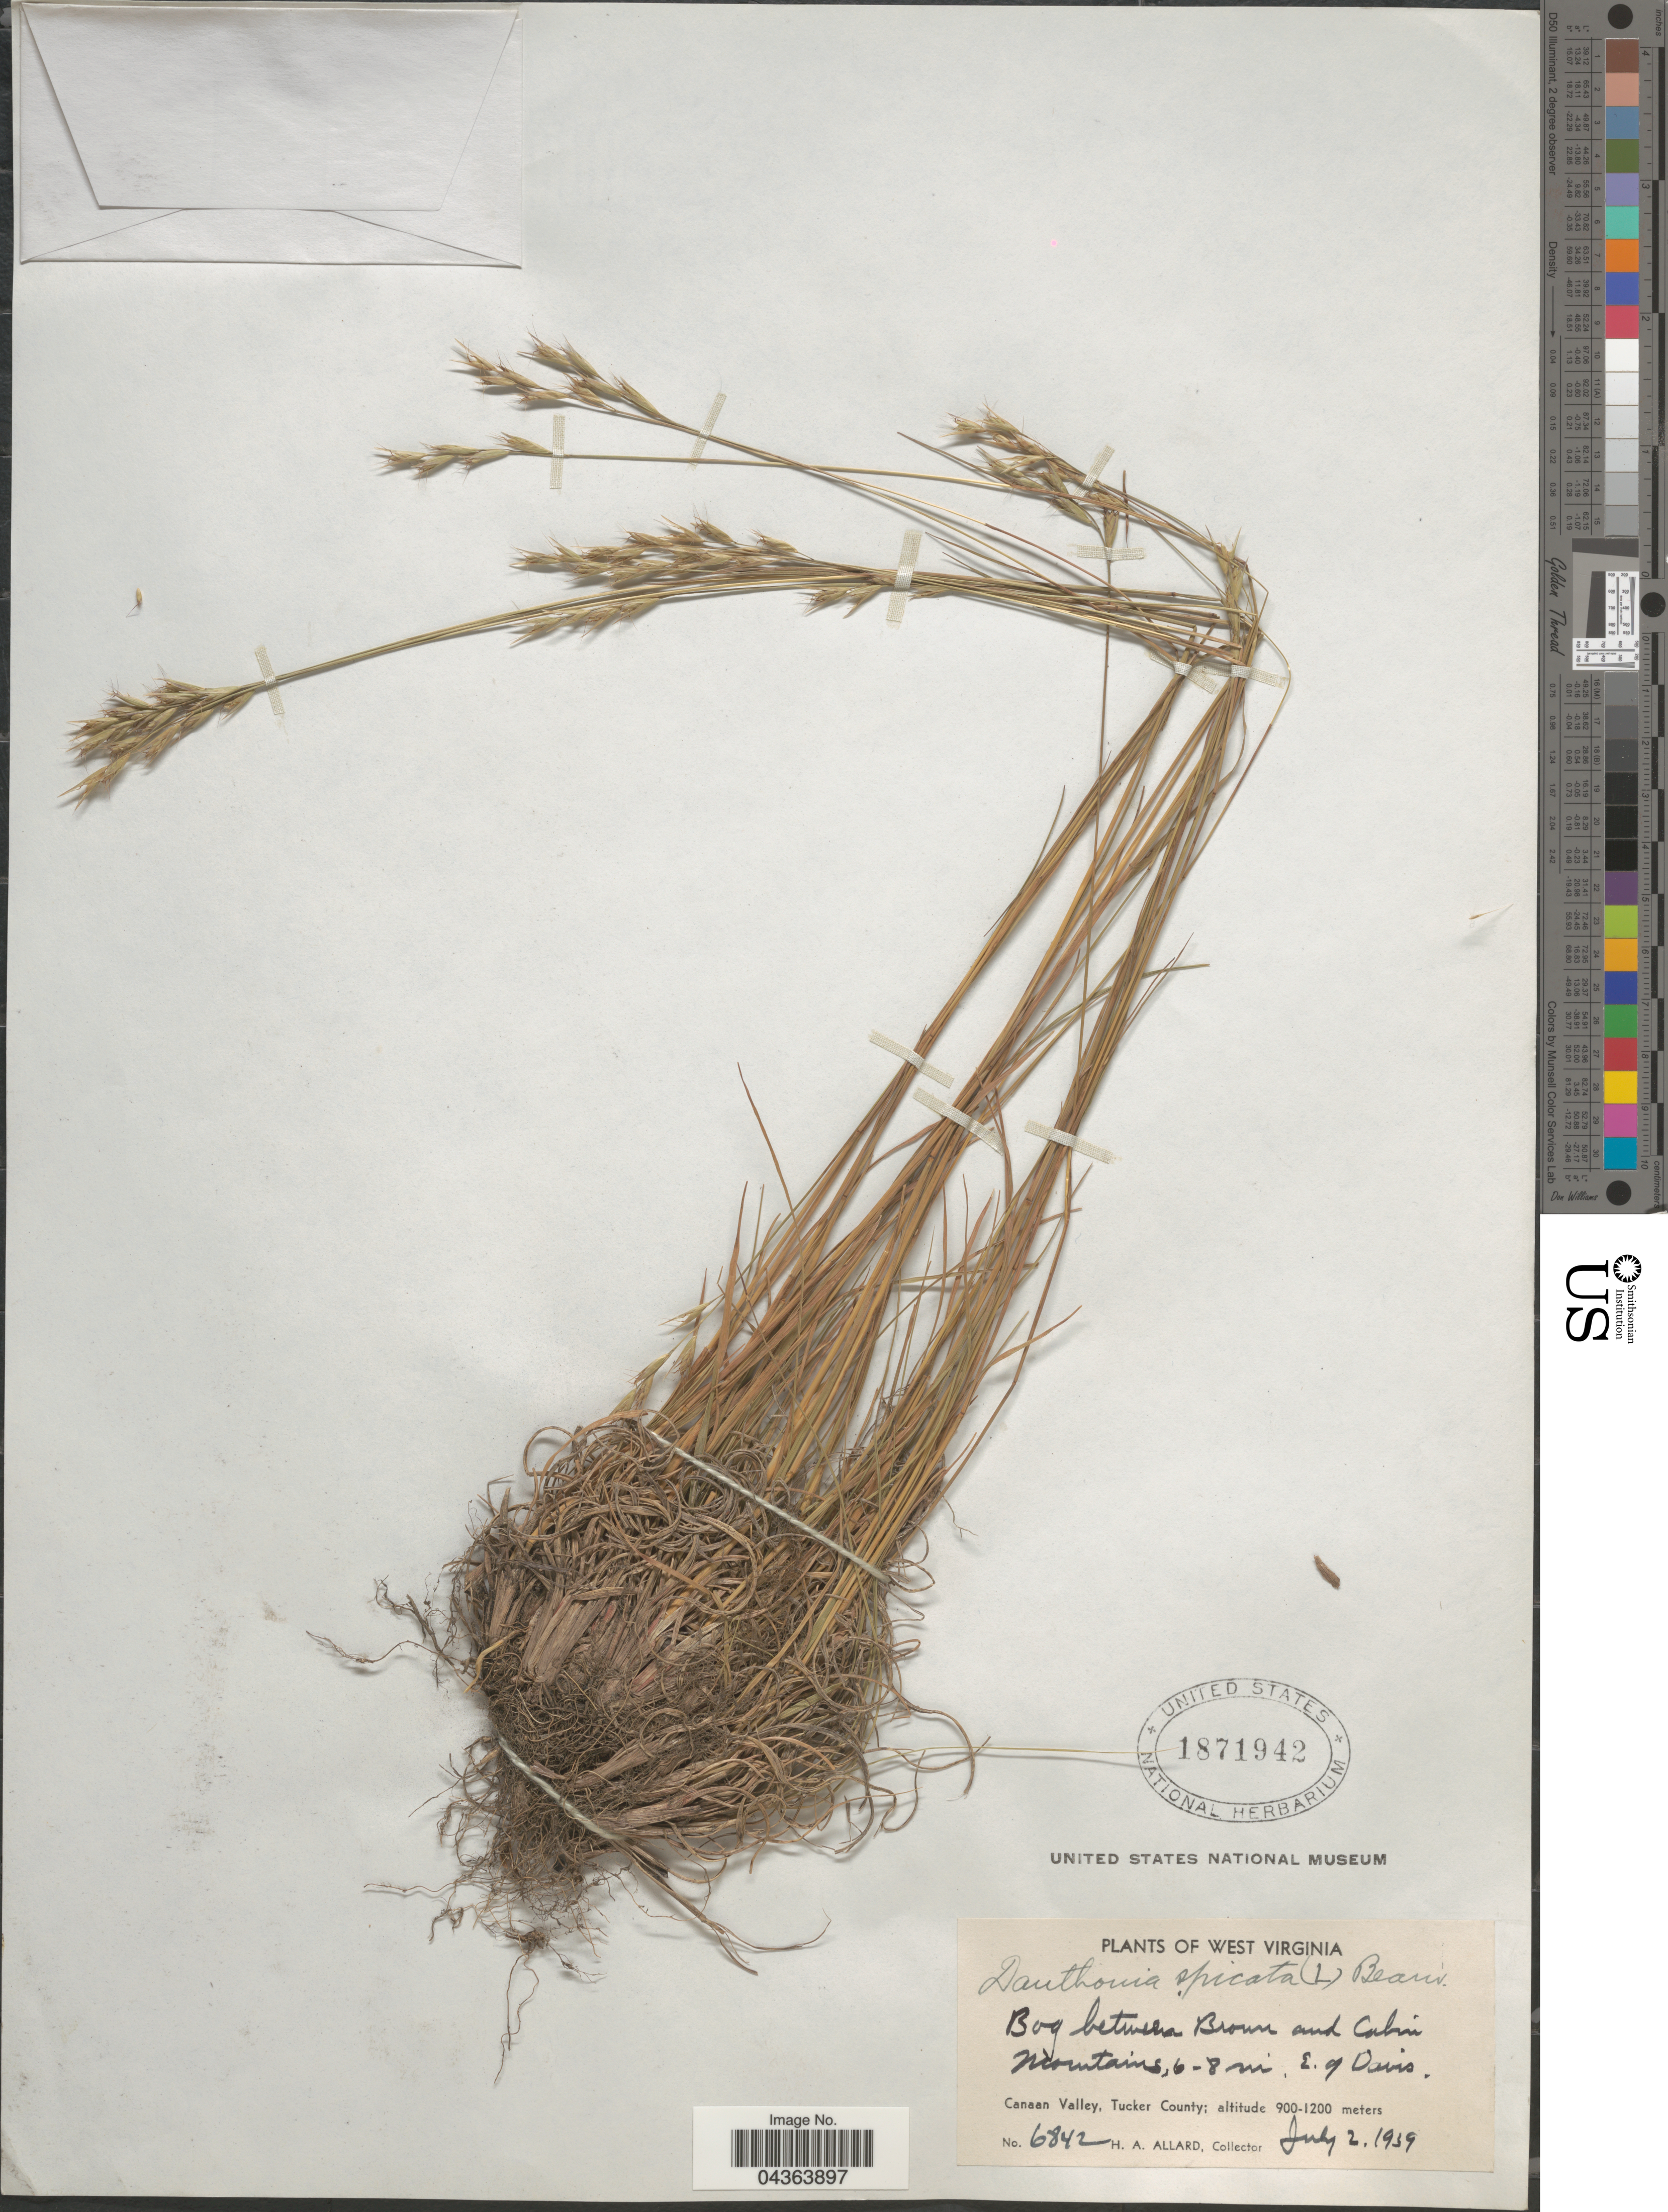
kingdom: Plantae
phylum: Tracheophyta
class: Liliopsida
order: Poales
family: Poaceae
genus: Danthonia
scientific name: Danthonia spicata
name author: (L.) P. Beauv. ex Roem. & Schult.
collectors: H. A. Allard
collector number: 6842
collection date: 1939-07-02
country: United States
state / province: West Virginia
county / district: Tucker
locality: Bog between Brown and Cabin Mountains, 6-8 mi. E. of Davis. Canaan Valley, Tucker County.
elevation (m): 900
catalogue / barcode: US 1871942